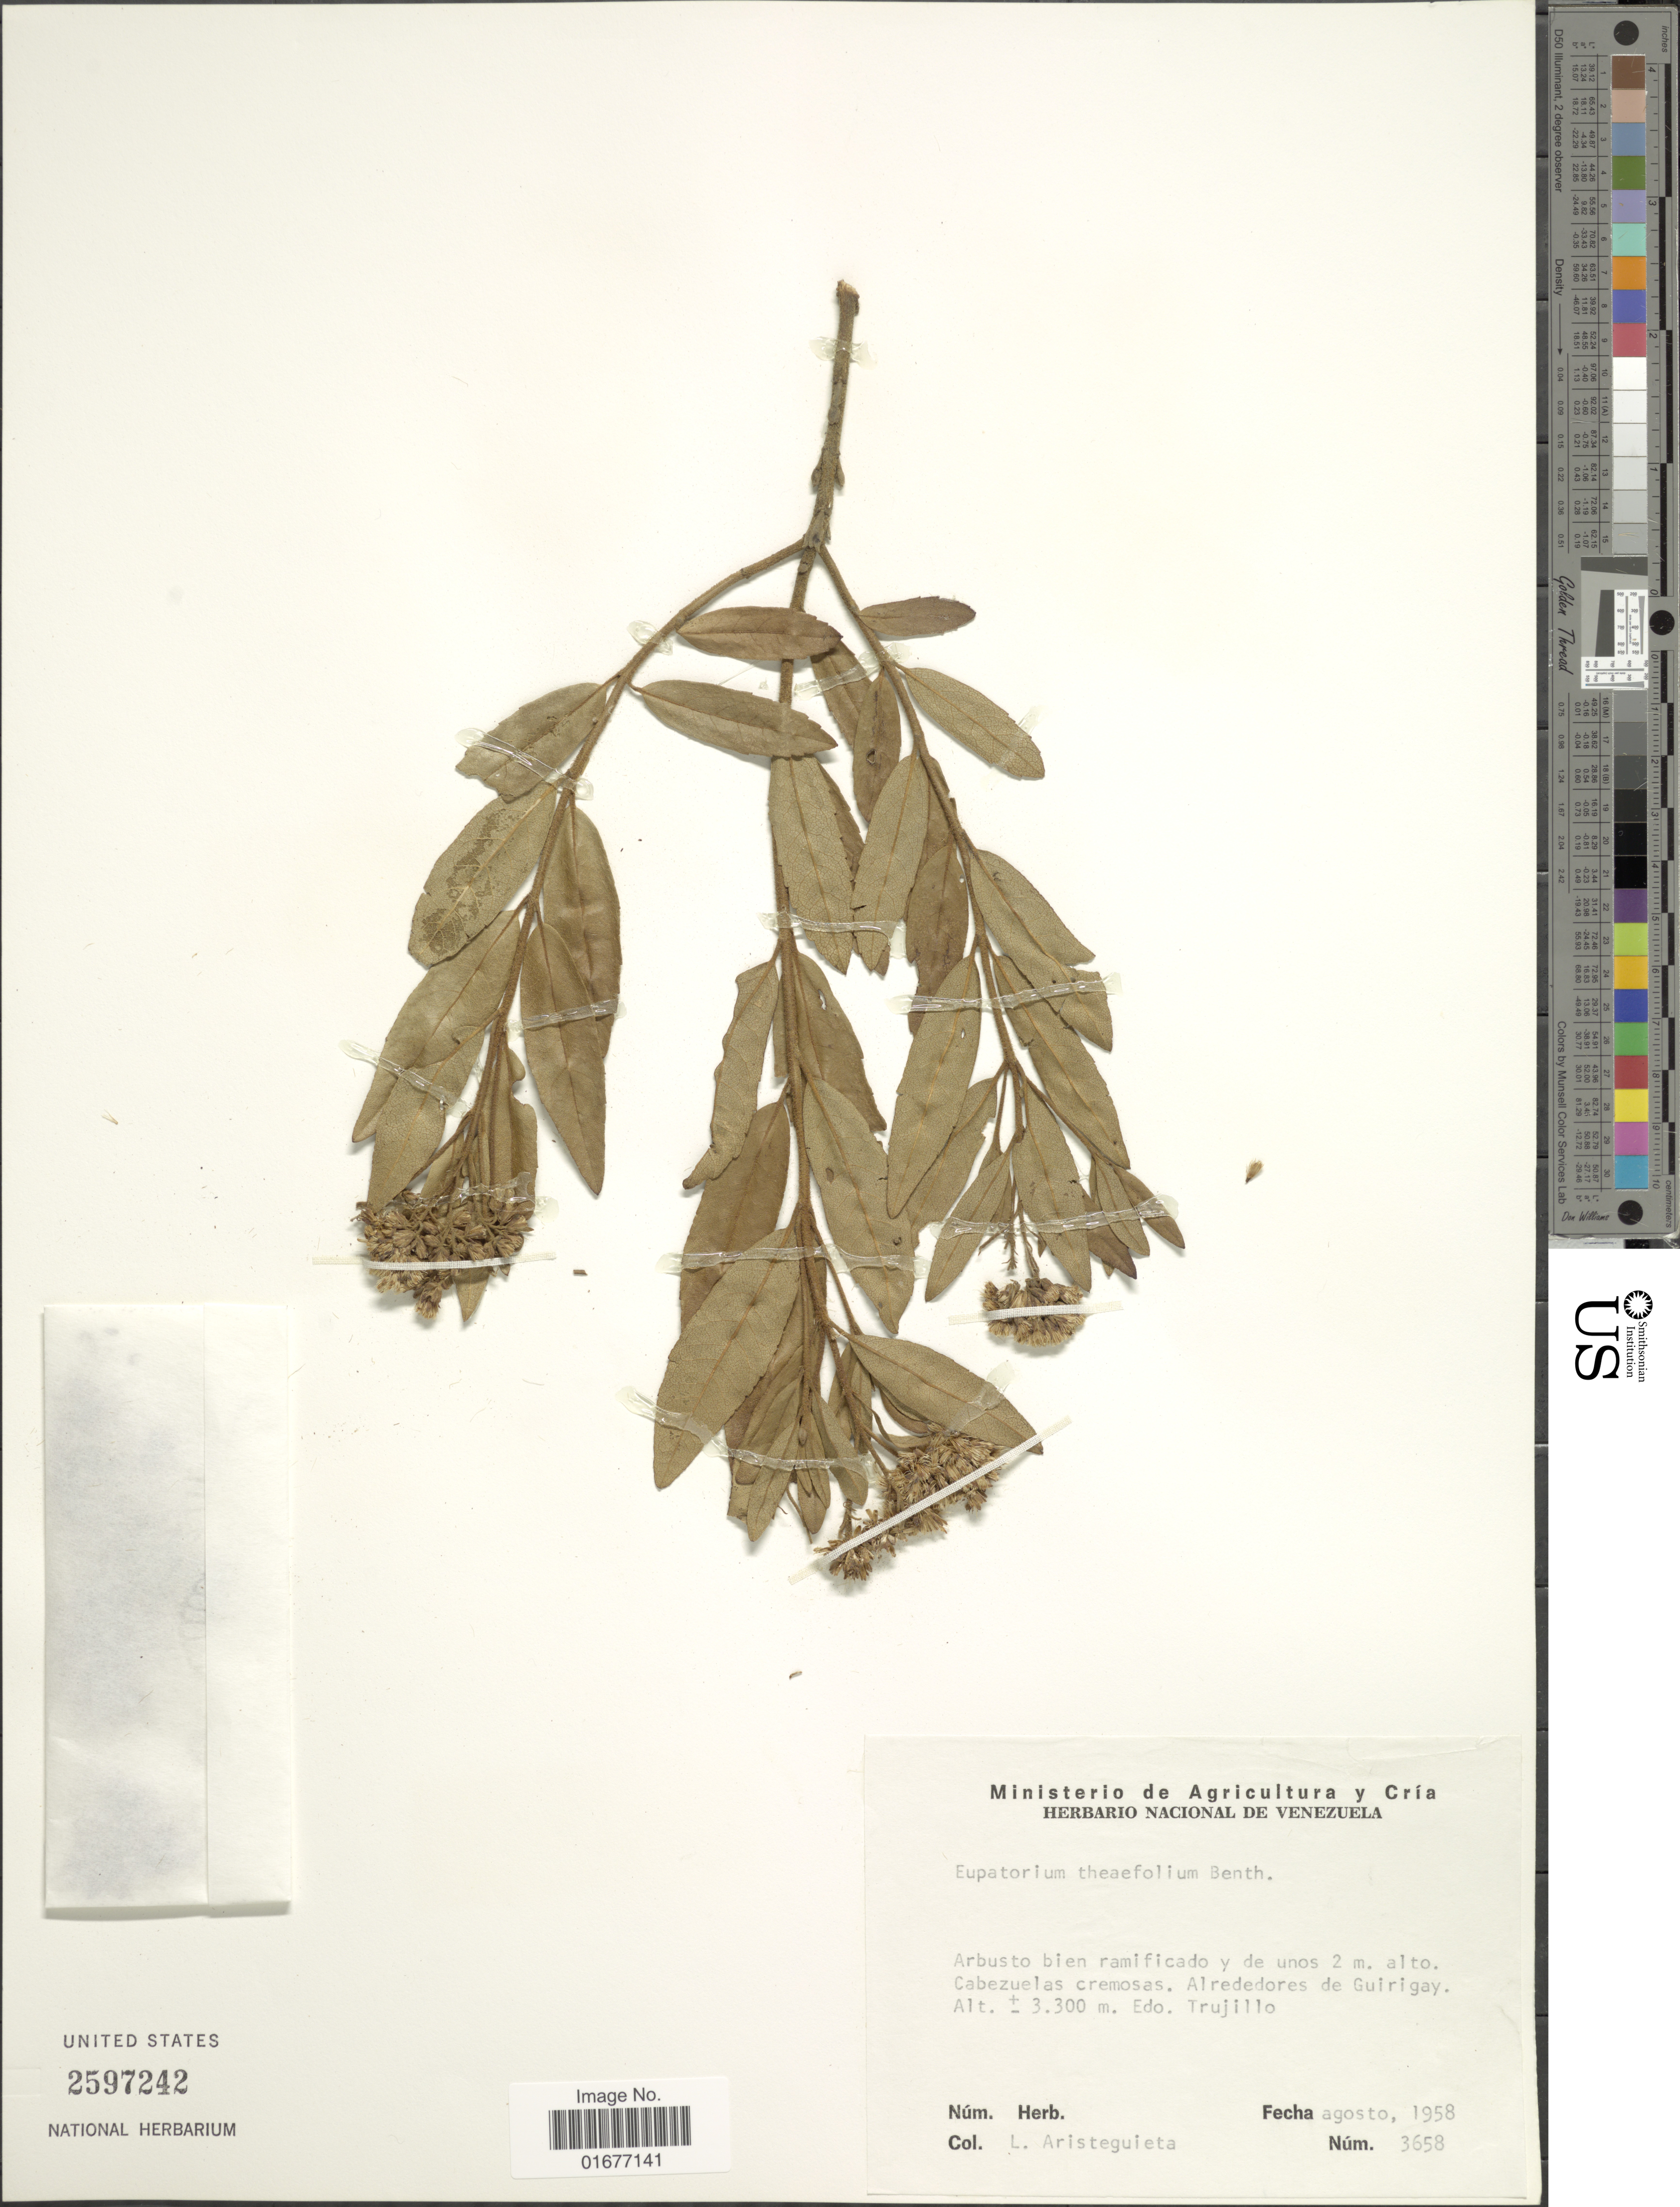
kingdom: Plantae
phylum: Tracheophyta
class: Magnoliopsida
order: Asterales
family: Asteraceae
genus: Ageratina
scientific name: Ageratina theaefolia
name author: (Benth.) R.M. King & H. Rob.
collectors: L. Aristeguieta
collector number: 3658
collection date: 1958-08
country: Venezuela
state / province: Trujillo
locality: Alrededores de Guirigay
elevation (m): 3300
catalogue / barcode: US 2597242